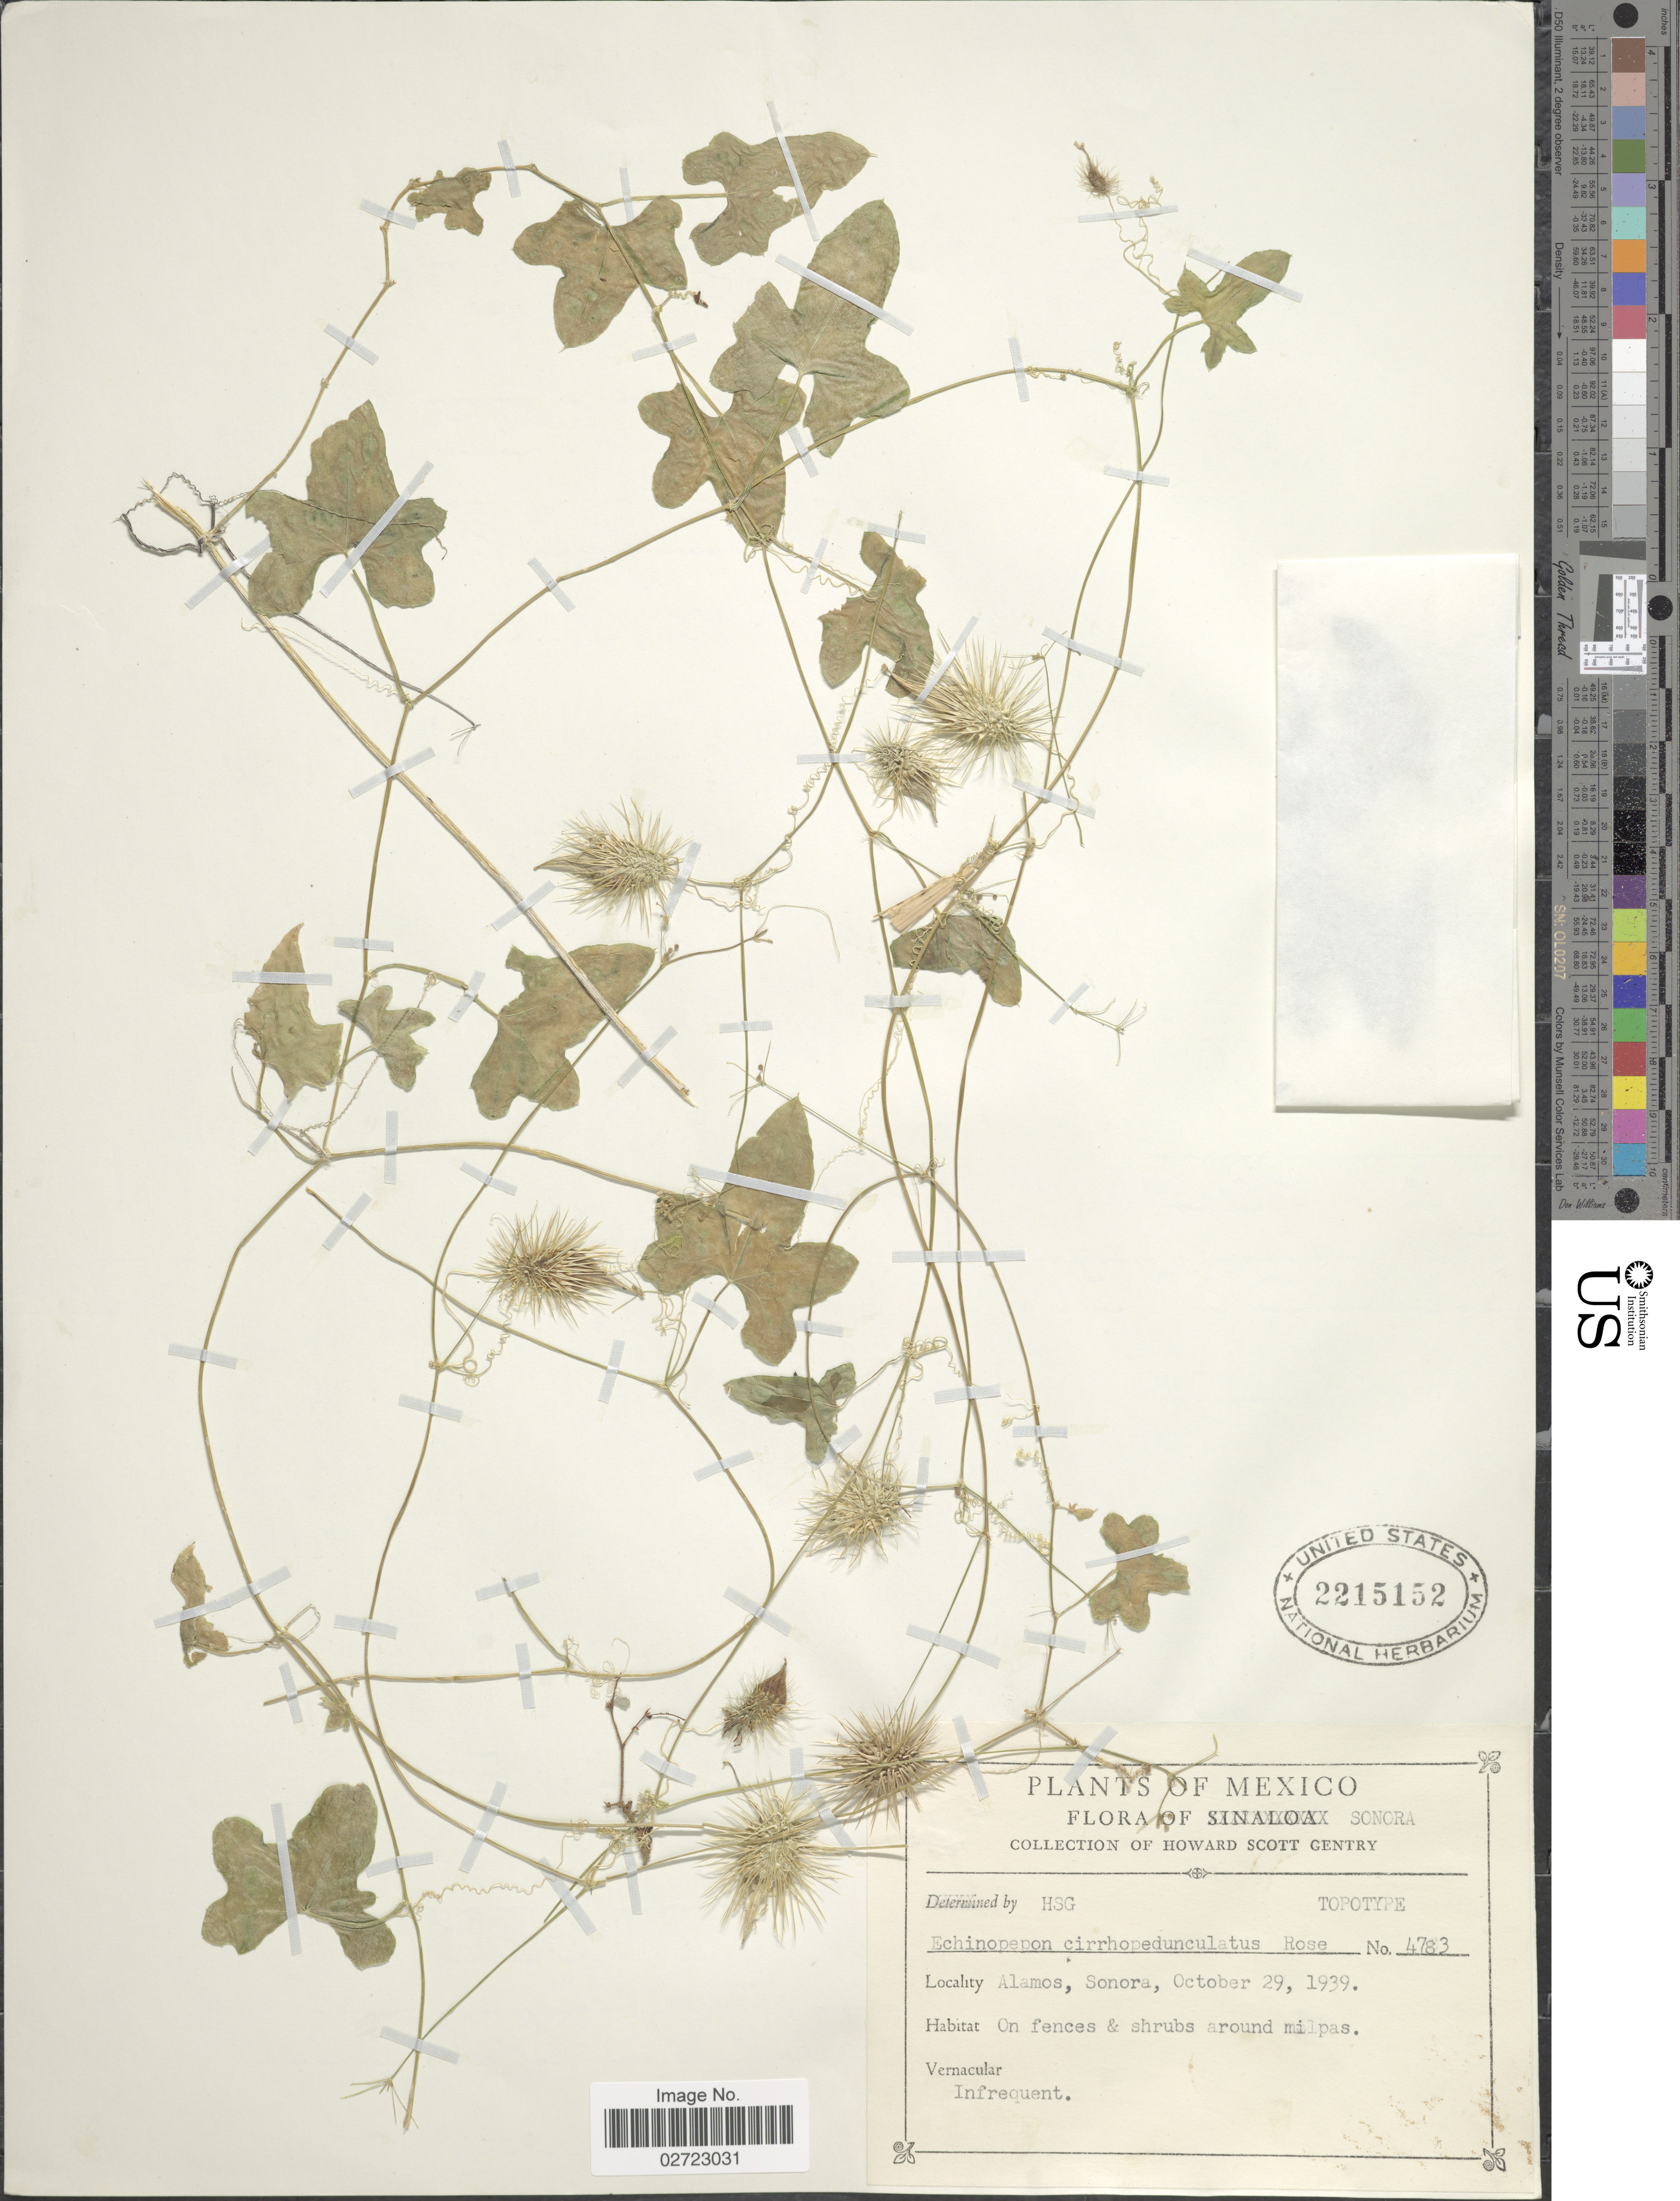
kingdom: Plantae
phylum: Tracheophyta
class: Magnoliopsida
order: Cucurbitales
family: Cucurbitaceae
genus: Echinopepon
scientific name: Echinopepon cirrhopedunculatus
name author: Rose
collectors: H. S. Gentry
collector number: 4783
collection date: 1939-10-29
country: Mexico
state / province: Sonora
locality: Alamos.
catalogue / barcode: US 2215152